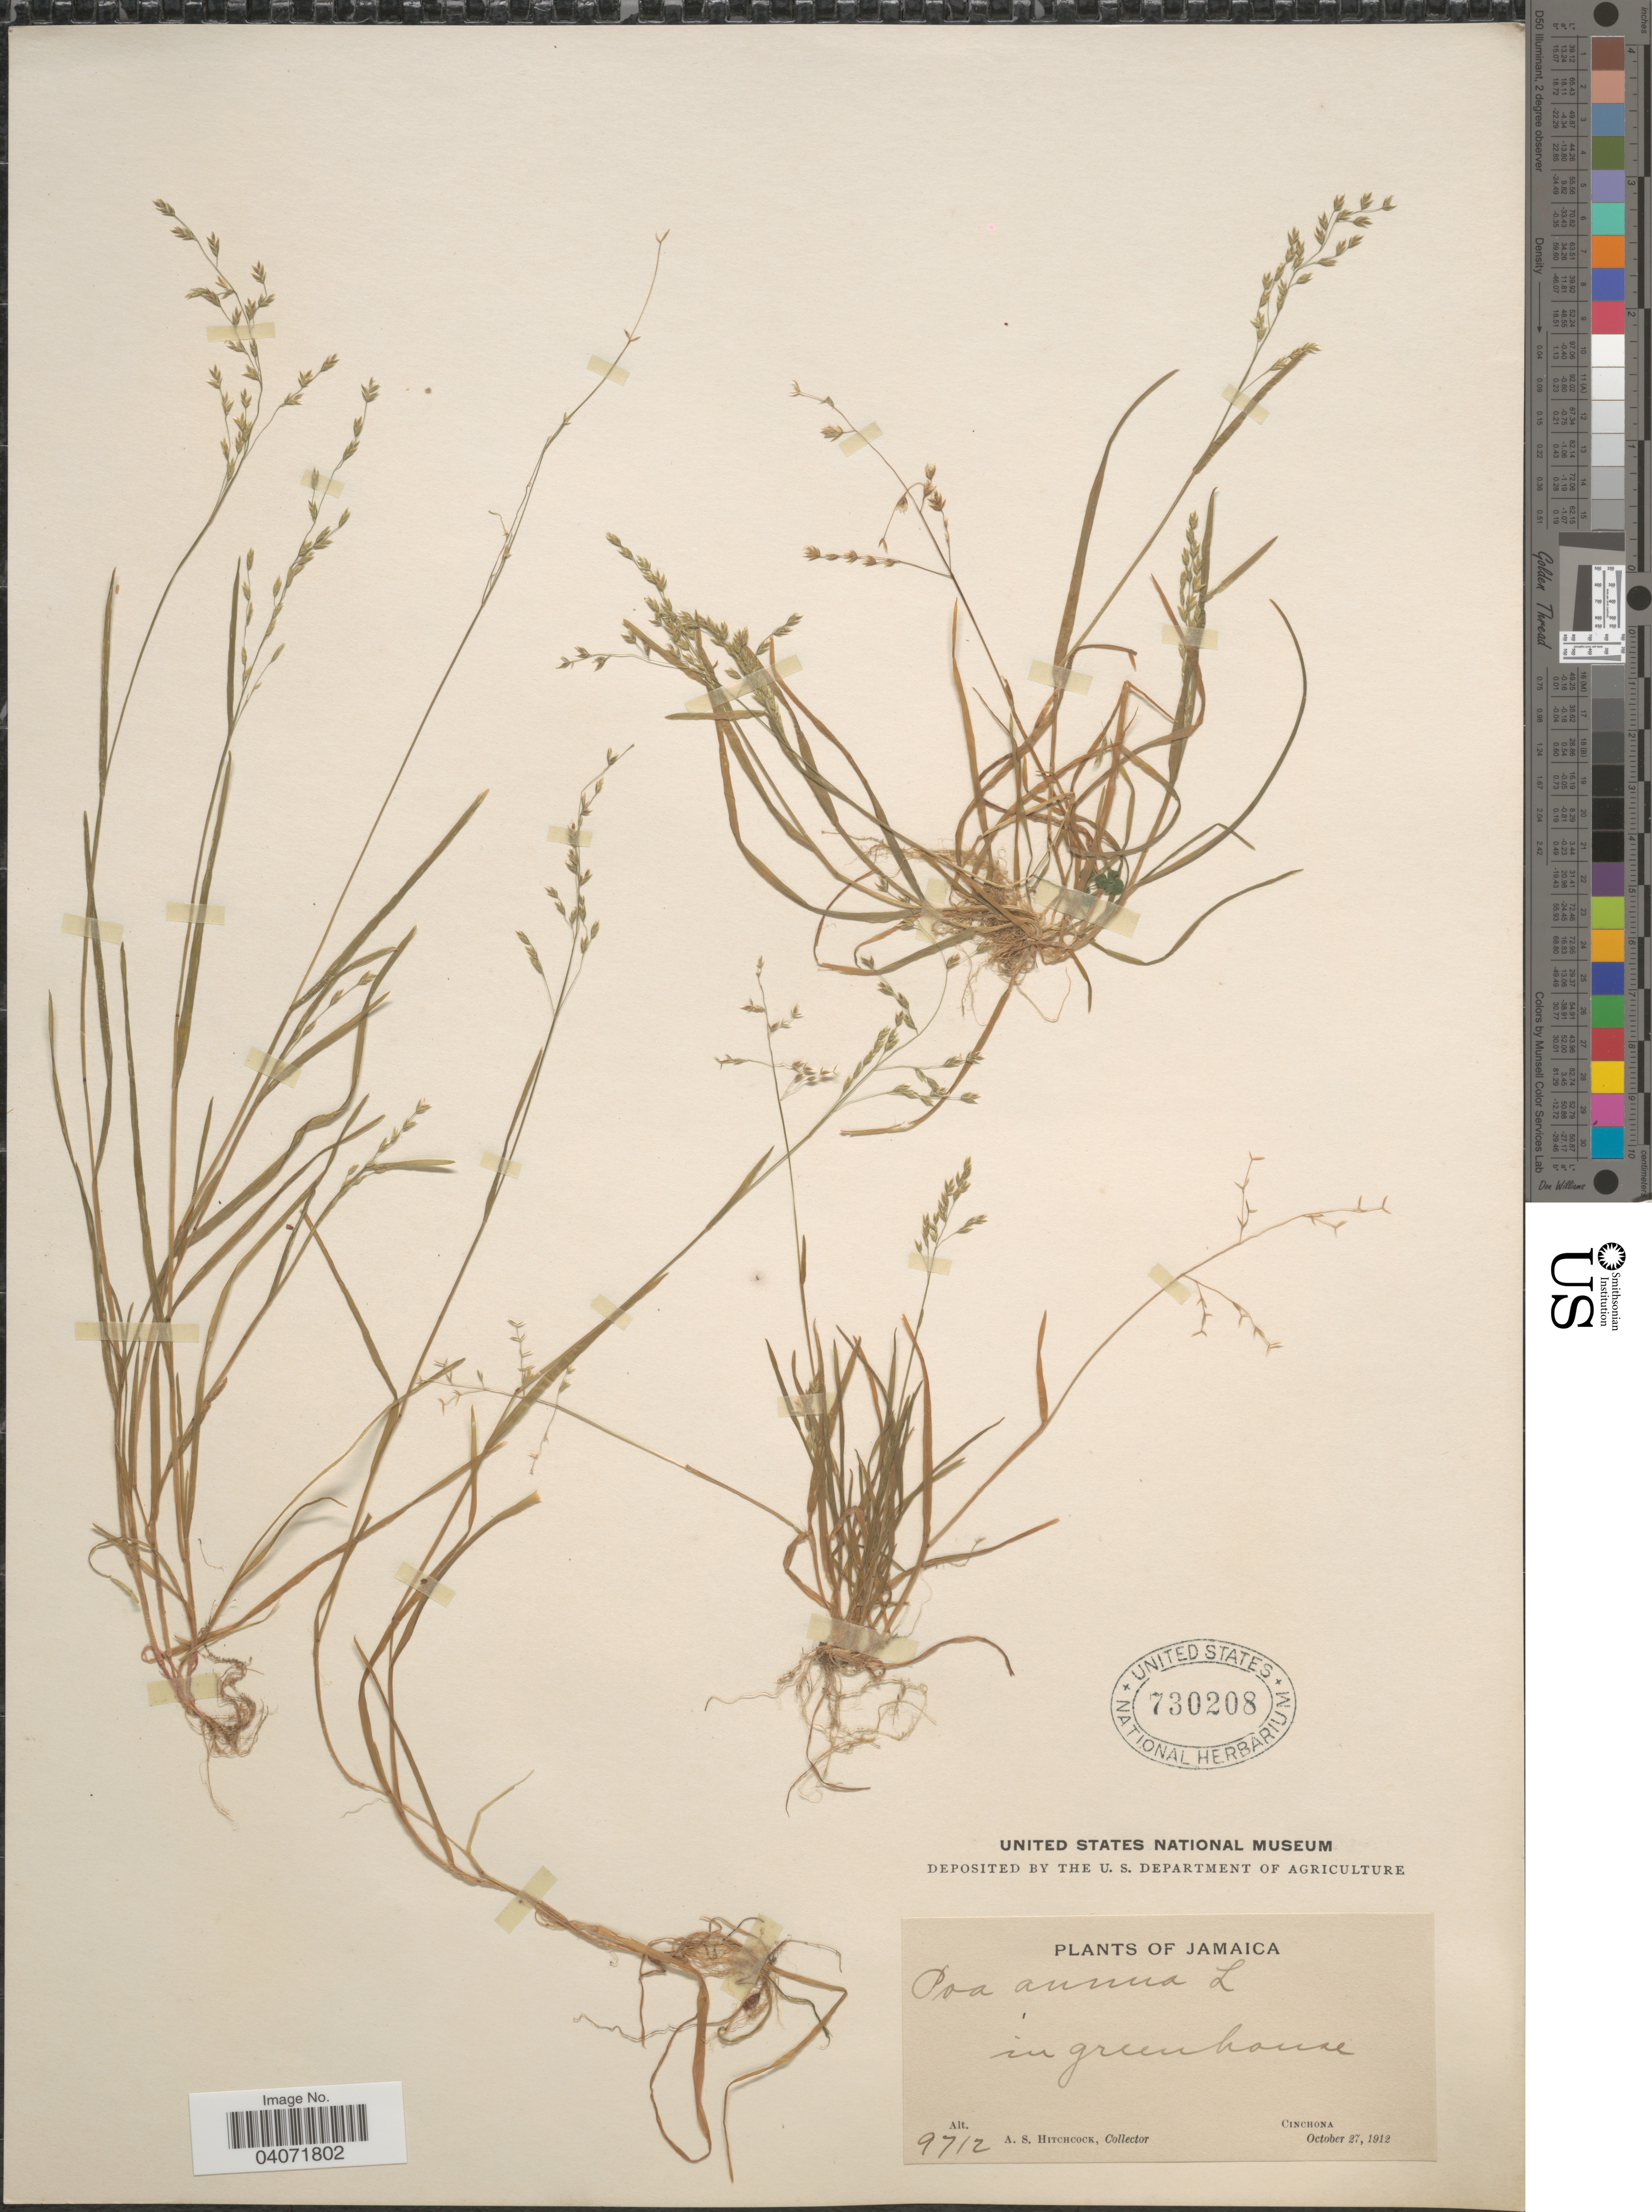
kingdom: Plantae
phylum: Tracheophyta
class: Liliopsida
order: Poales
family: Poaceae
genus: Poa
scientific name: Poa annua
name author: L.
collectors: A. S. Hitchcock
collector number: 9712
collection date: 1912-10-27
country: Jamaica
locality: In greenhouse. Cinchona.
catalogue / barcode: US 730208